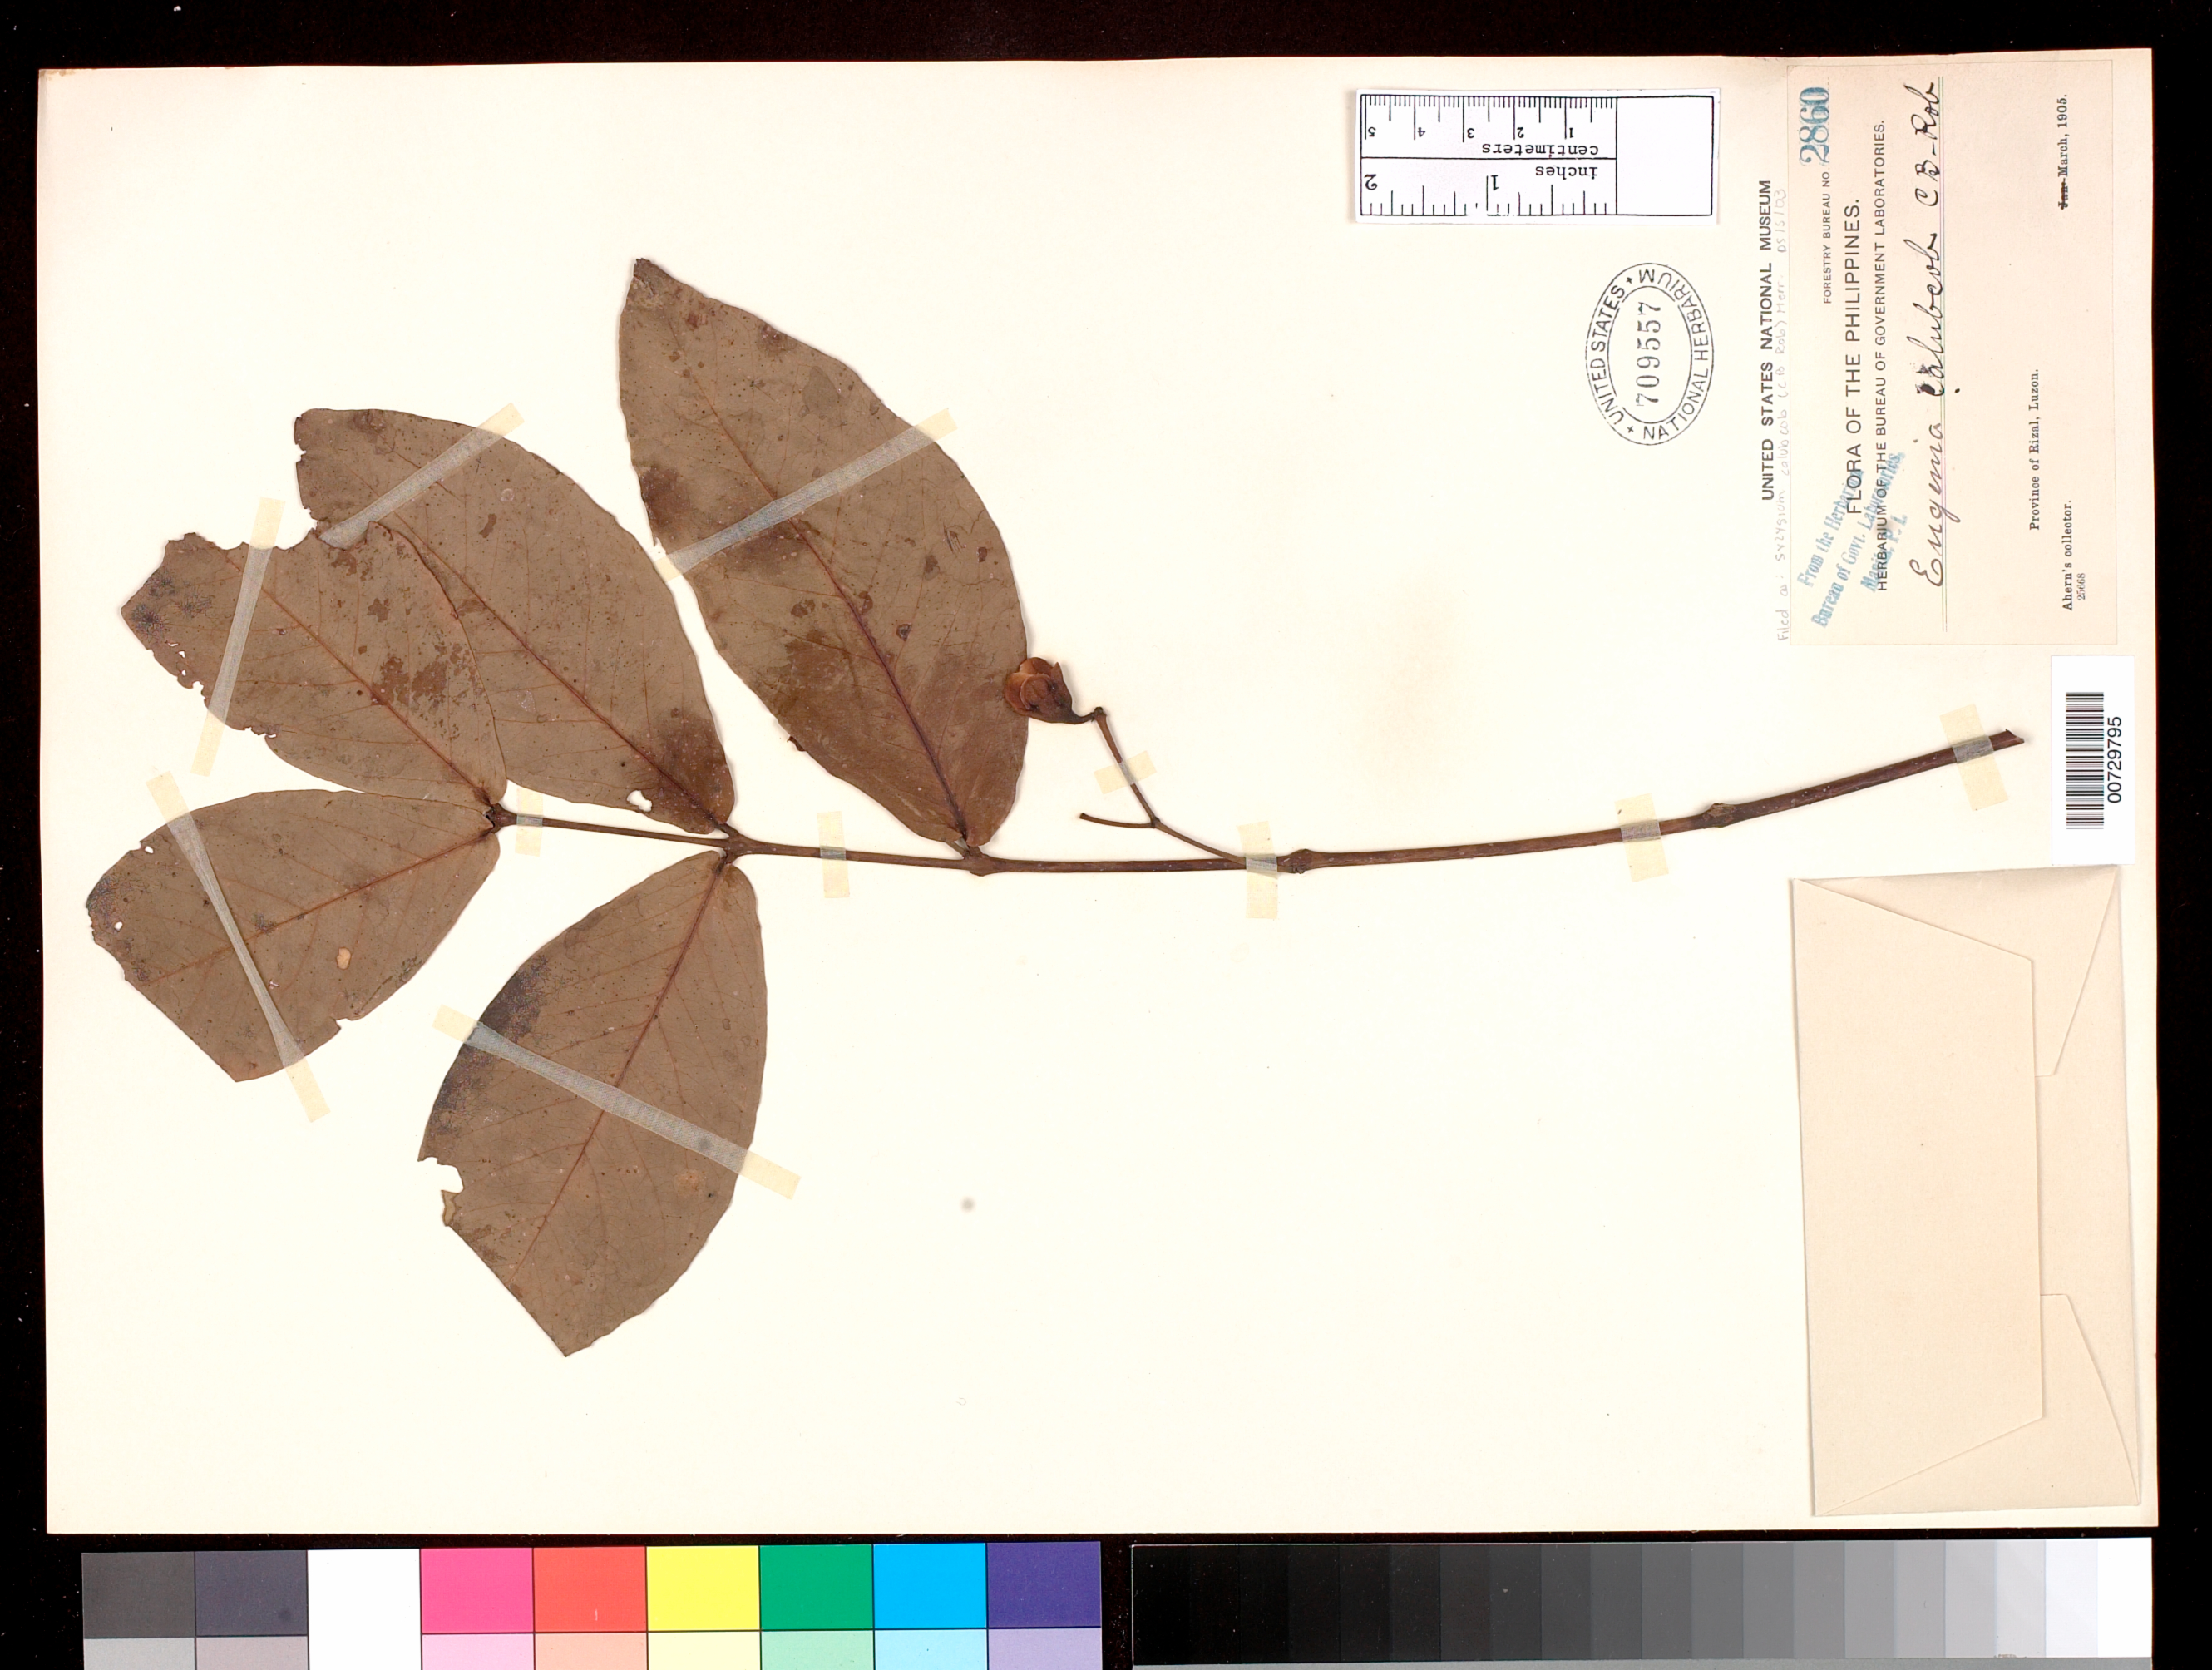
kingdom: Plantae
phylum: Tracheophyta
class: Magnoliopsida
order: Myrtales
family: Myrtaceae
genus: Syzygium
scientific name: Syzygium calubcob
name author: (C.B. Rob.) Merr.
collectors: Ahern's collector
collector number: For. Bur. 2860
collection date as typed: Mar 1905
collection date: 1905-03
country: Philippines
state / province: Calabarzon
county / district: Rizal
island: Luzon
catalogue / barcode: US 709557